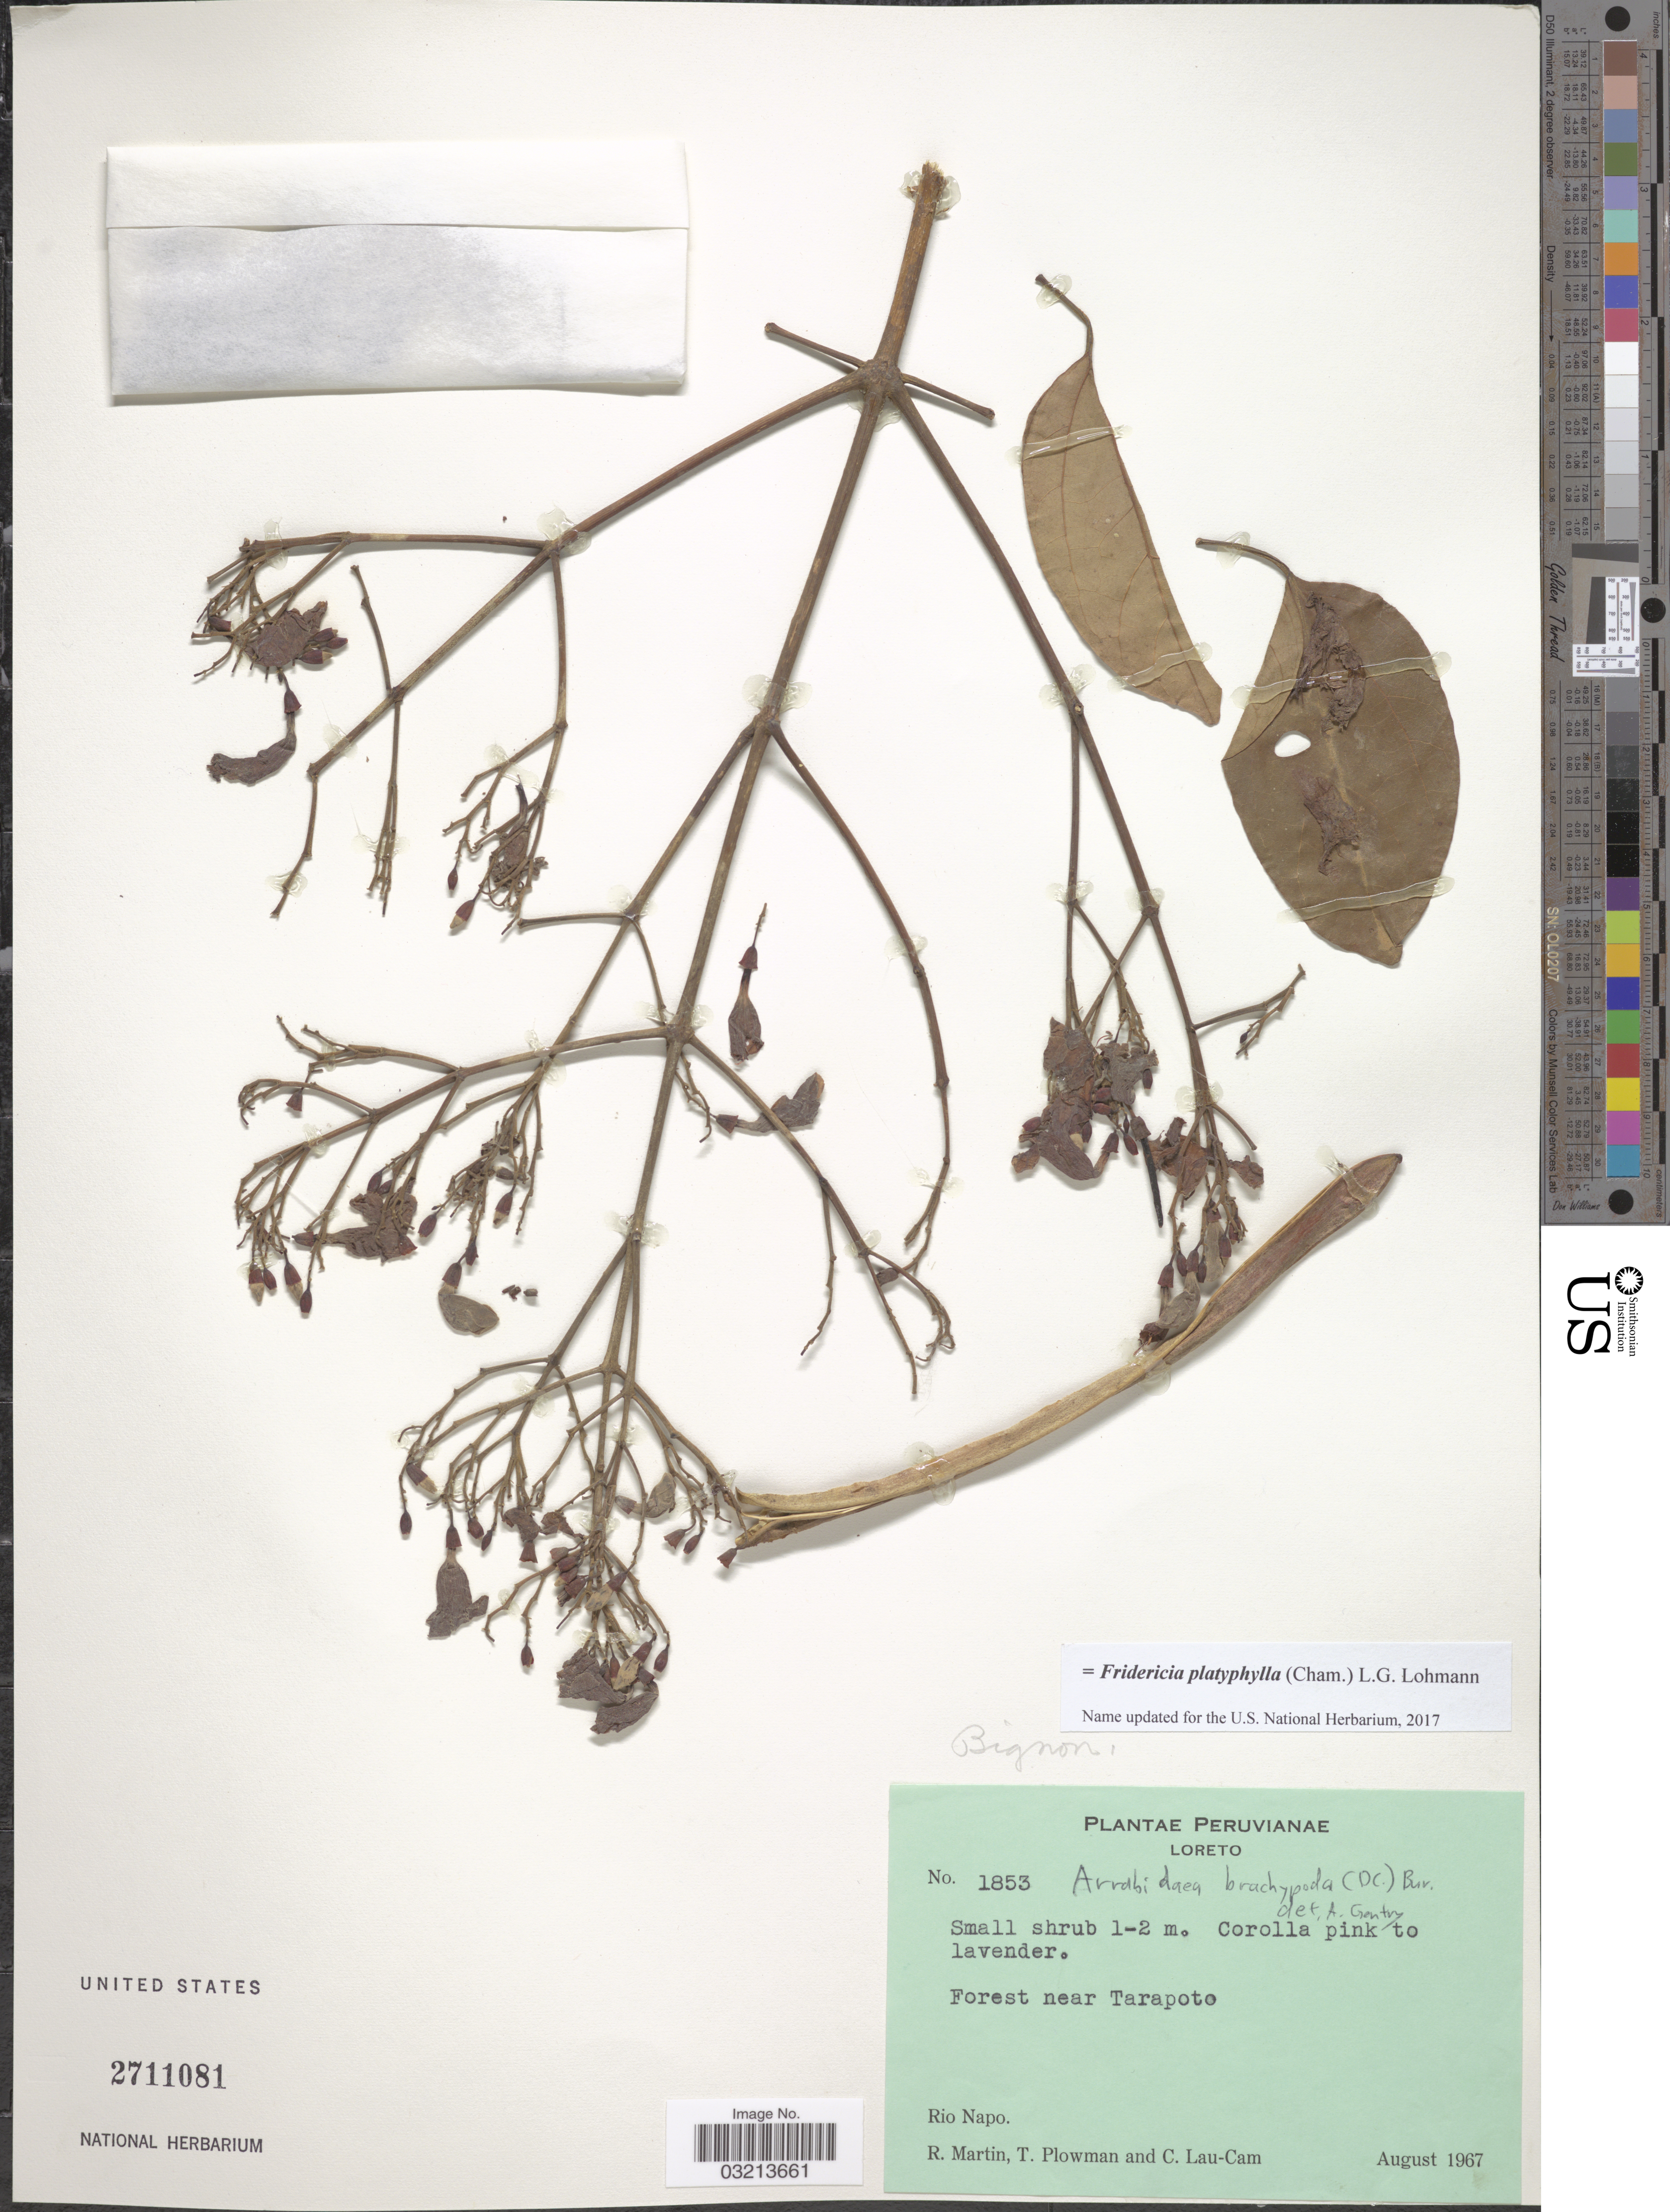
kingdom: Plantae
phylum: Tracheophyta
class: Magnoliopsida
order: Lamiales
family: Bignoniaceae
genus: Fridericia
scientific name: Fridericia platyphylla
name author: (Cham.) L.G. Lohmann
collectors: R. Martin, T. Plowman & C. Lau-Cam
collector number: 1853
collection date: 1967-08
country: Peru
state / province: Loreto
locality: Forest near Tarapoto. Rio Napo.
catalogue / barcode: US 2711081